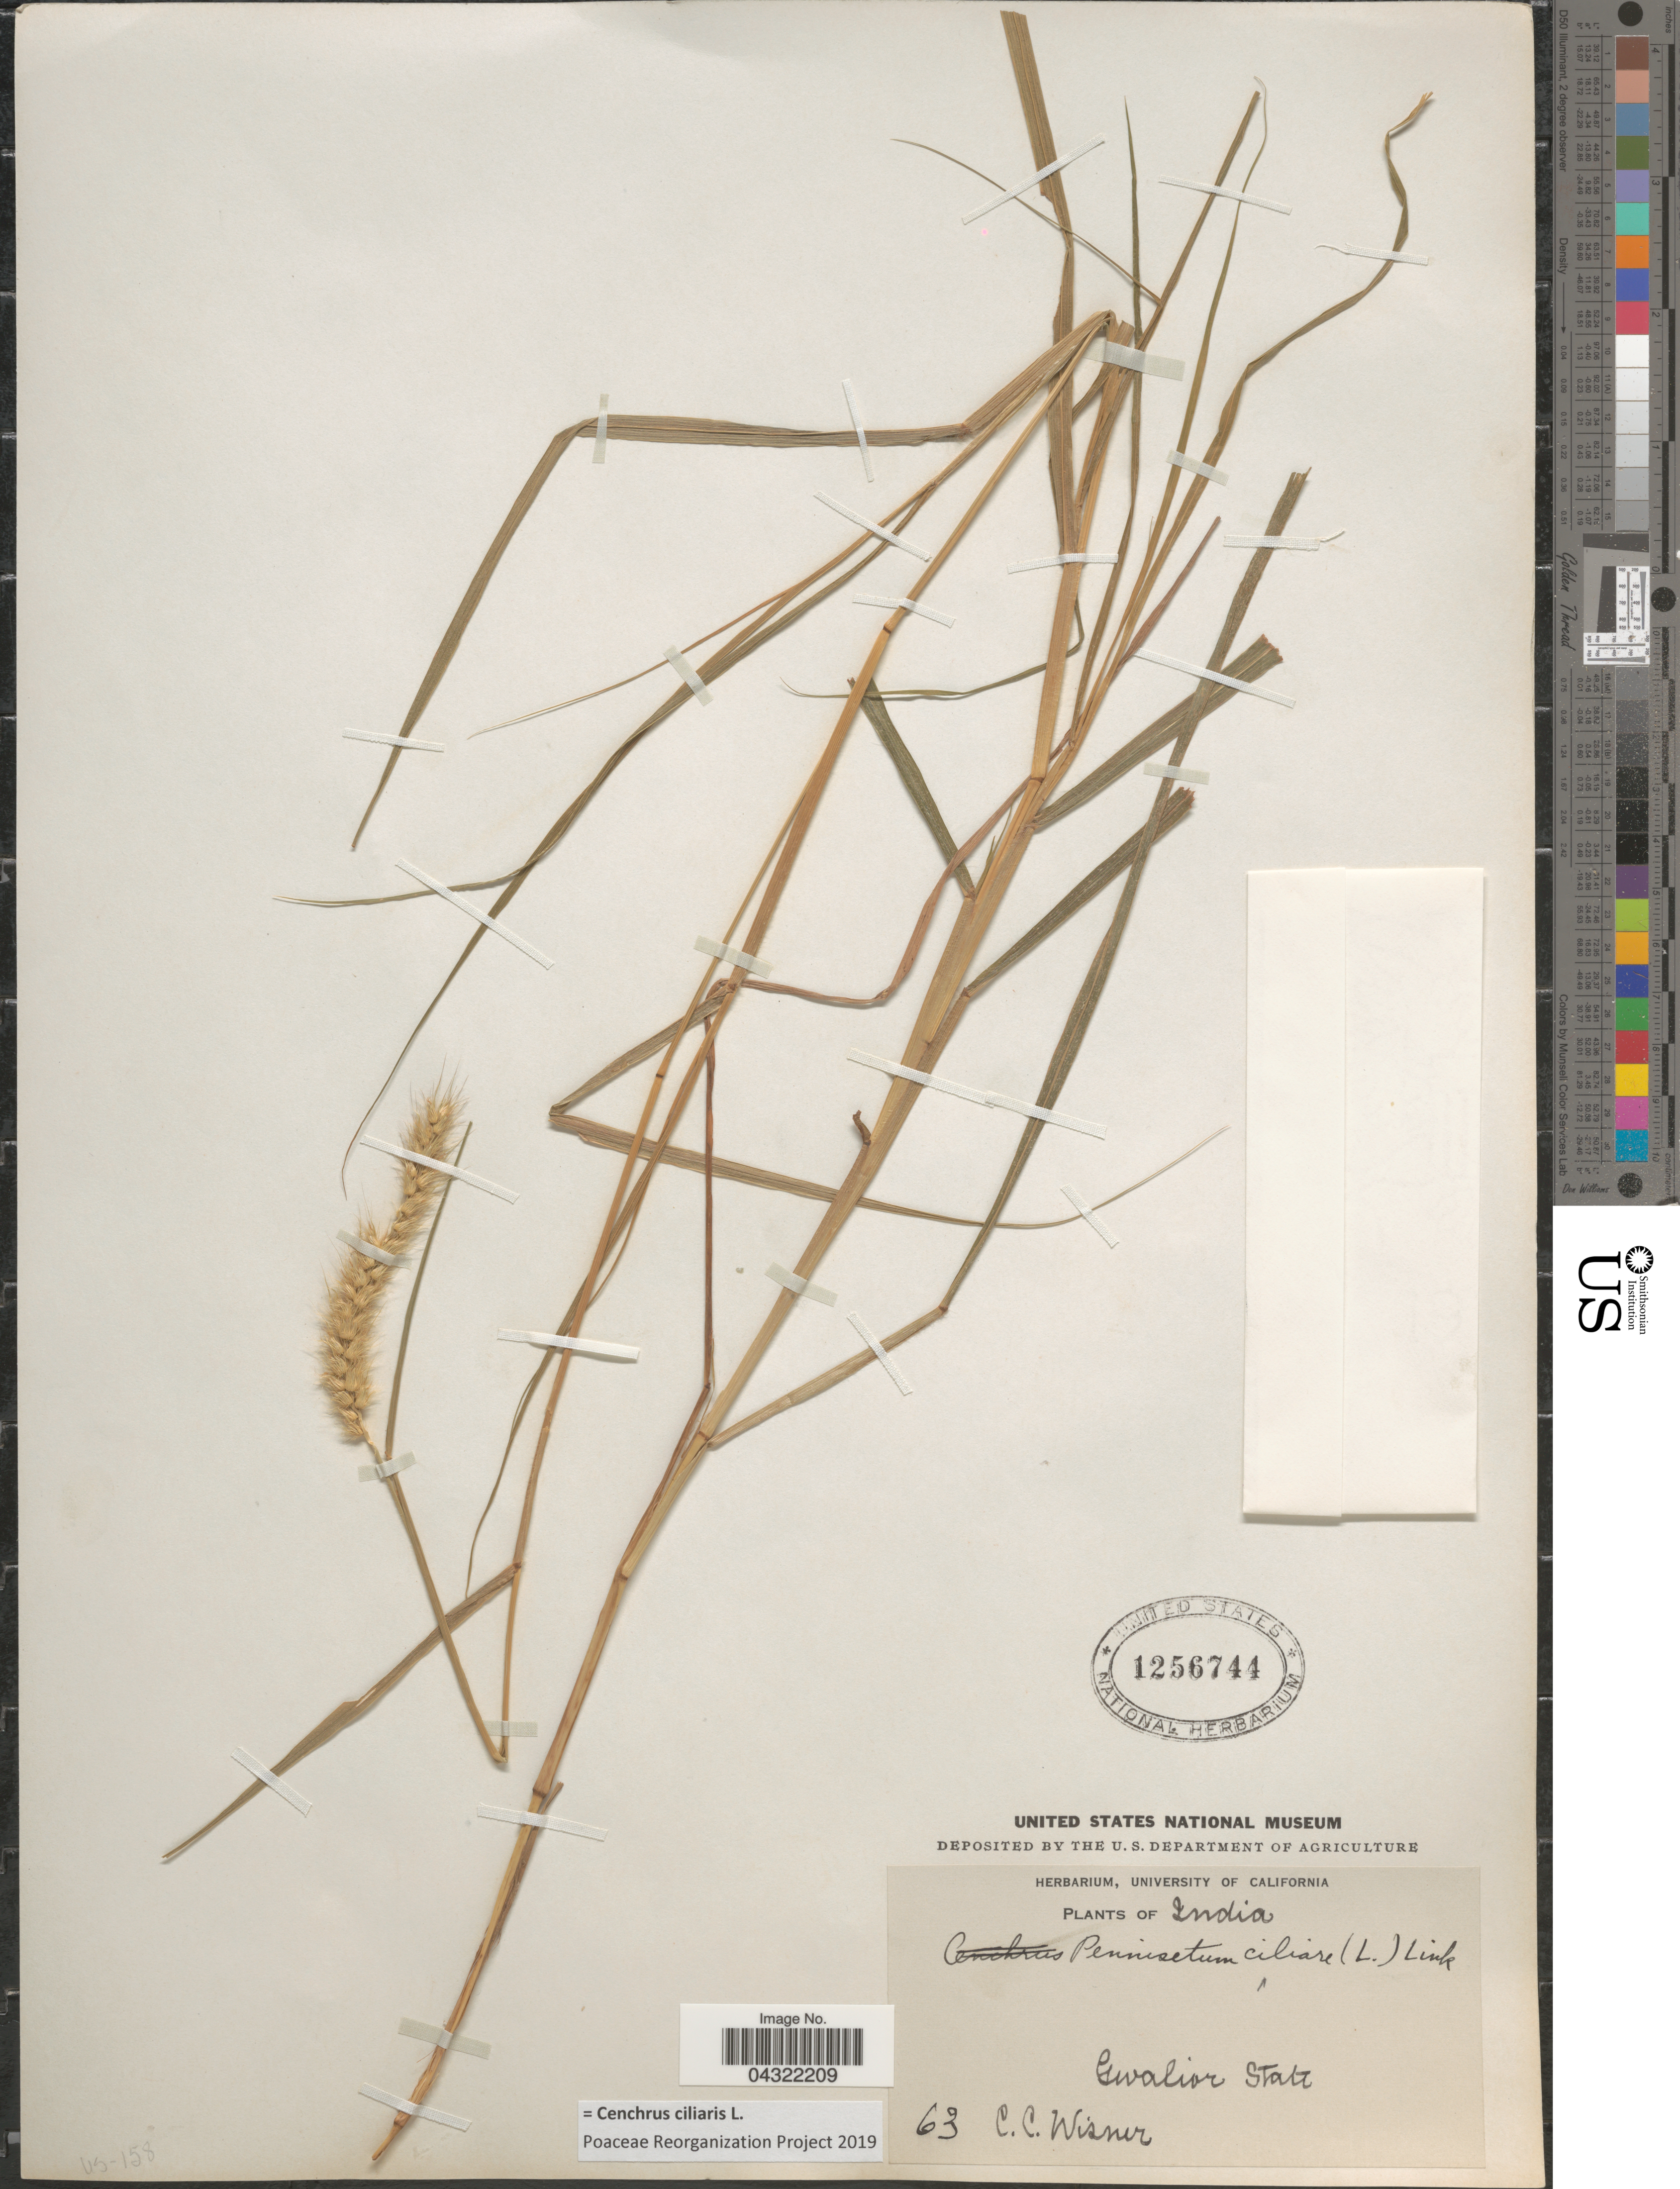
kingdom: Plantae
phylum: Tracheophyta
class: Liliopsida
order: Poales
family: Poaceae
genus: Cenchrus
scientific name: Cenchrus ciliaris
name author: L.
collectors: C. Wisner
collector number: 63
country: India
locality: Gwalior State.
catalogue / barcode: US 1256744